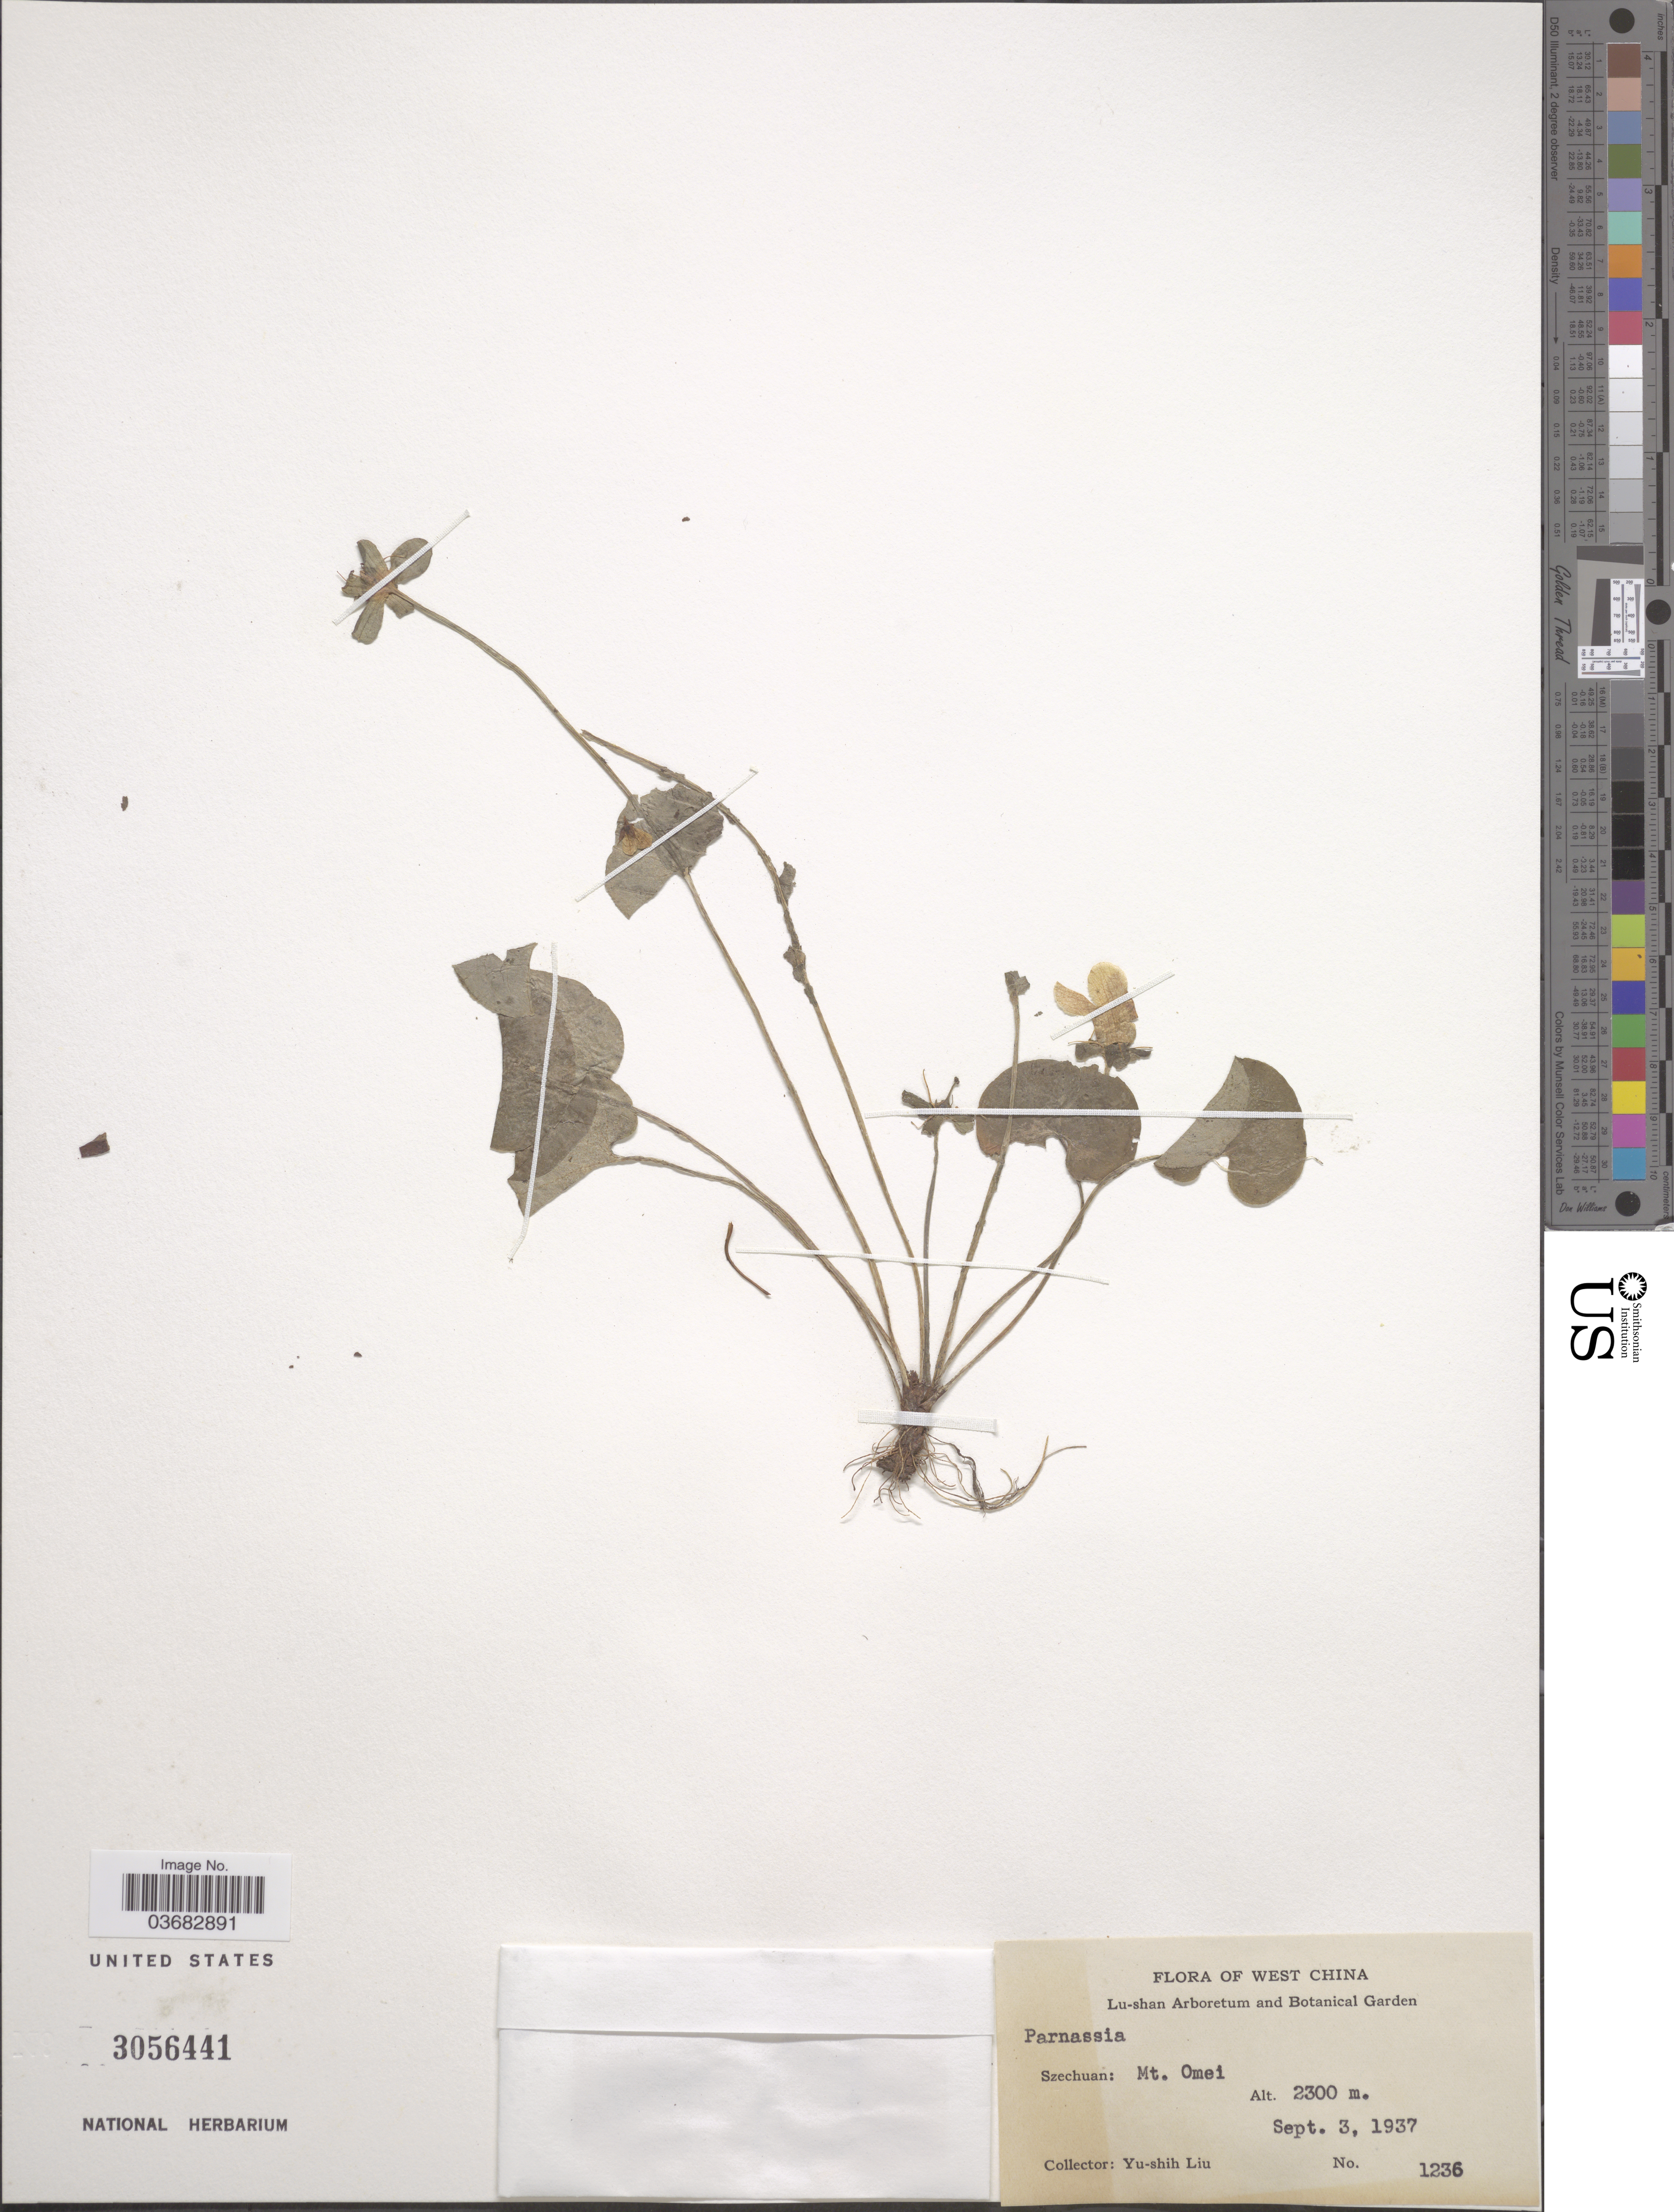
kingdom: Plantae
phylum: Tracheophyta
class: Magnoliopsida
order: Celastrales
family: Parnassiaceae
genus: Parnassia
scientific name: Parnassia sp.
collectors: Y.-S. Liu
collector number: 1236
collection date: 1937-09-03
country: China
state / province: Sichuan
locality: West China. Szechuan: Mt. Omei.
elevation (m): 2300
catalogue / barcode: US 3056441